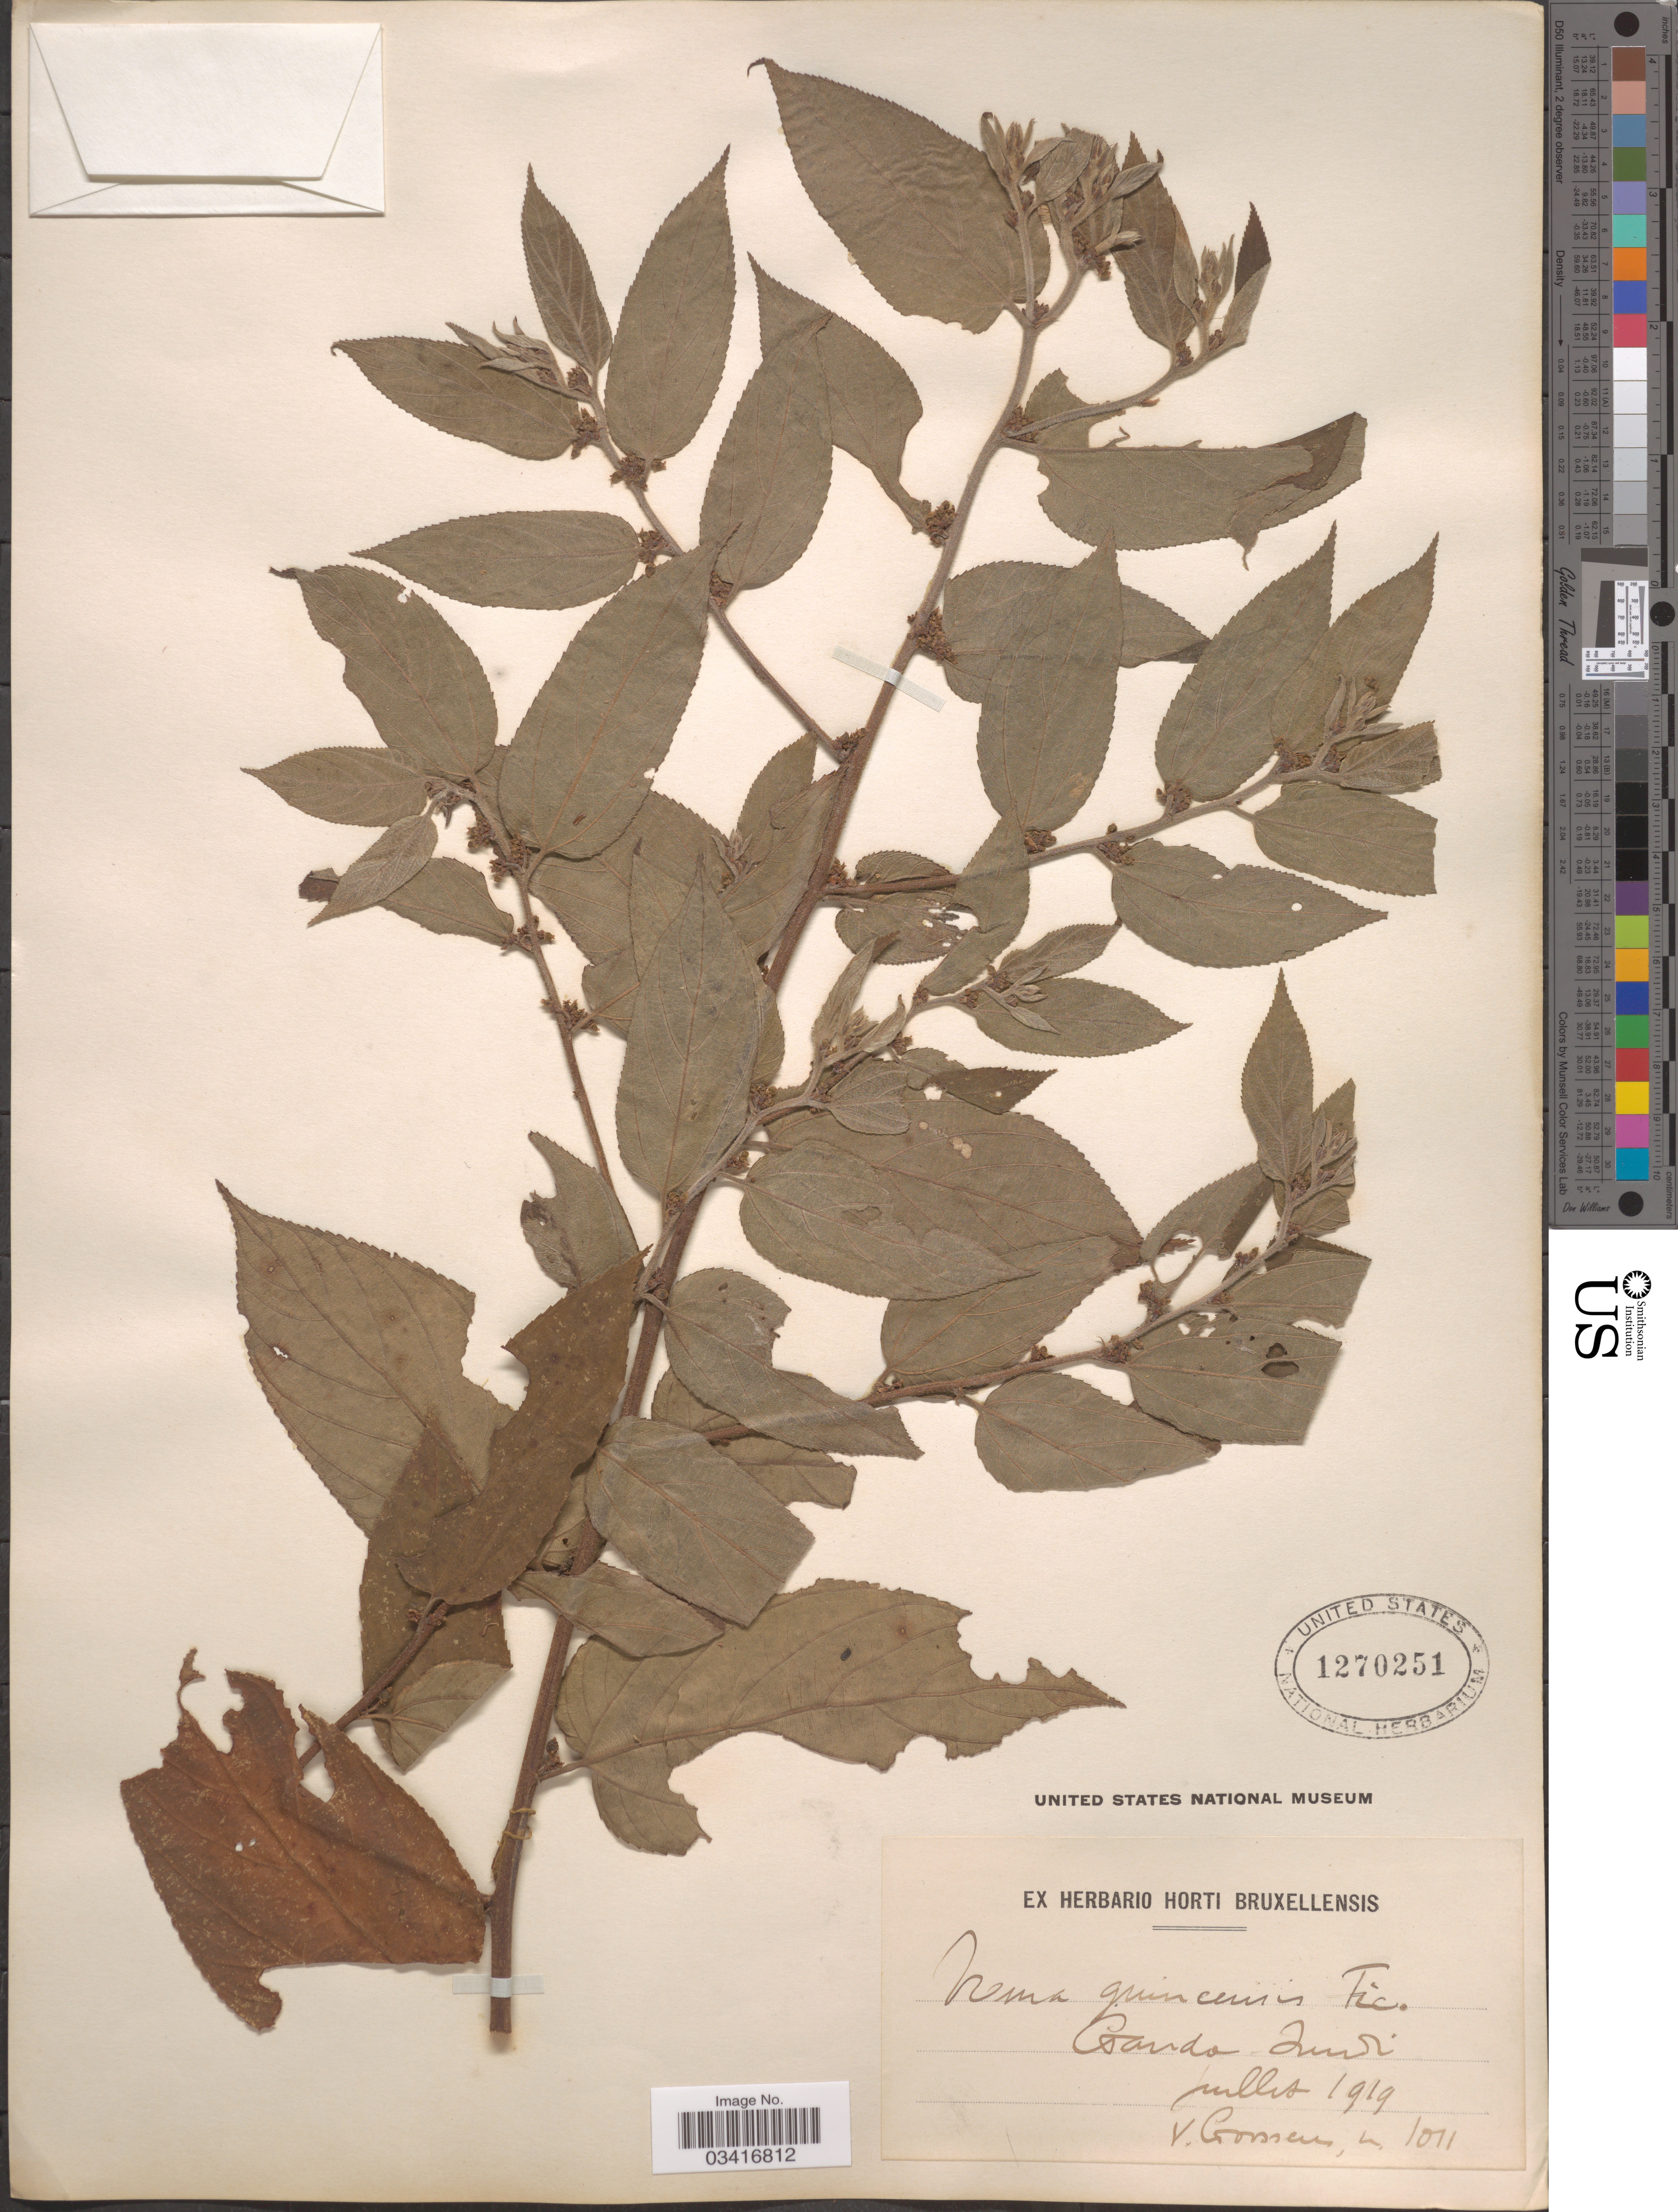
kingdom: Plantae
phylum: Tracheophyta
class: Magnoliopsida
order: Rosales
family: Cannabaceae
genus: Trema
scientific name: Trema guineense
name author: (Schumach. & Thonn.) Ficalho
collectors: V. Gossen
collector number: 1011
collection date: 1919-07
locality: Gando. Ind. [interpreted]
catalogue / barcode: US 1270251